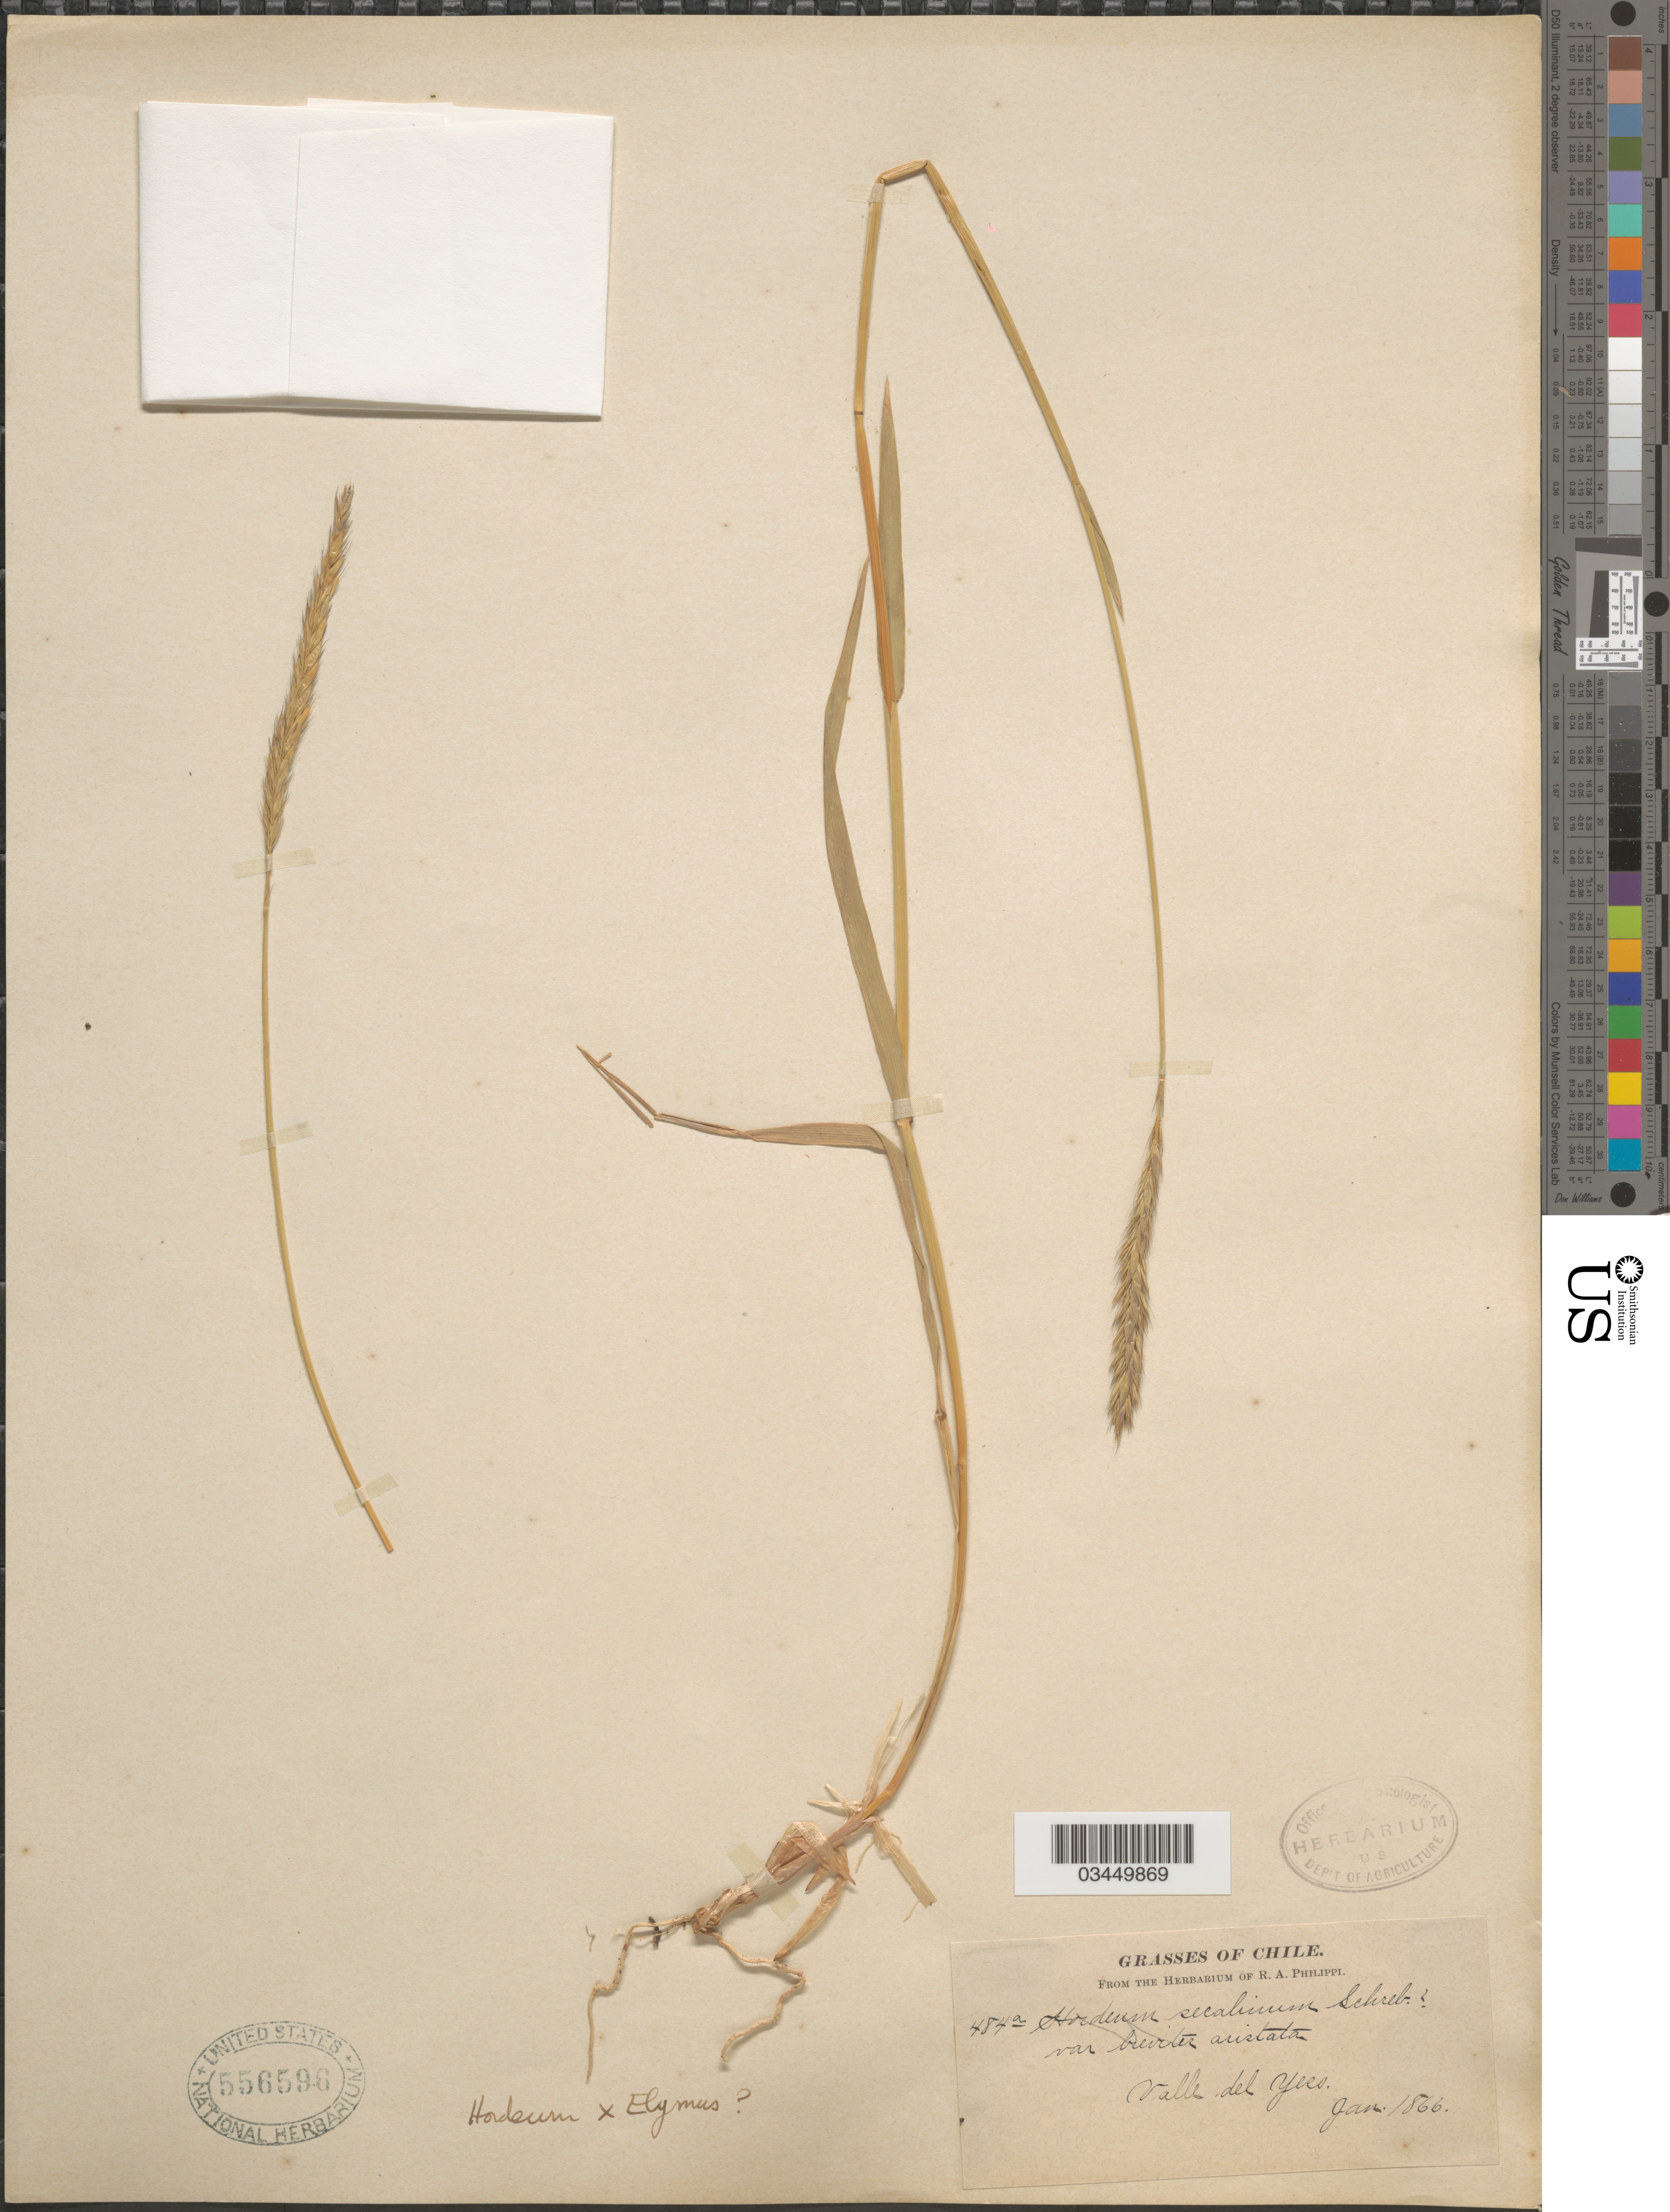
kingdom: Plantae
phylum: Tracheophyta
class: Liliopsida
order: Poales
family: Poaceae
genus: Elymus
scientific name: Elymus sp.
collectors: ex. herb. R.A. Philippi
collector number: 484a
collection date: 1866-01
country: Chile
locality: Valle del Yeso.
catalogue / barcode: US 556596